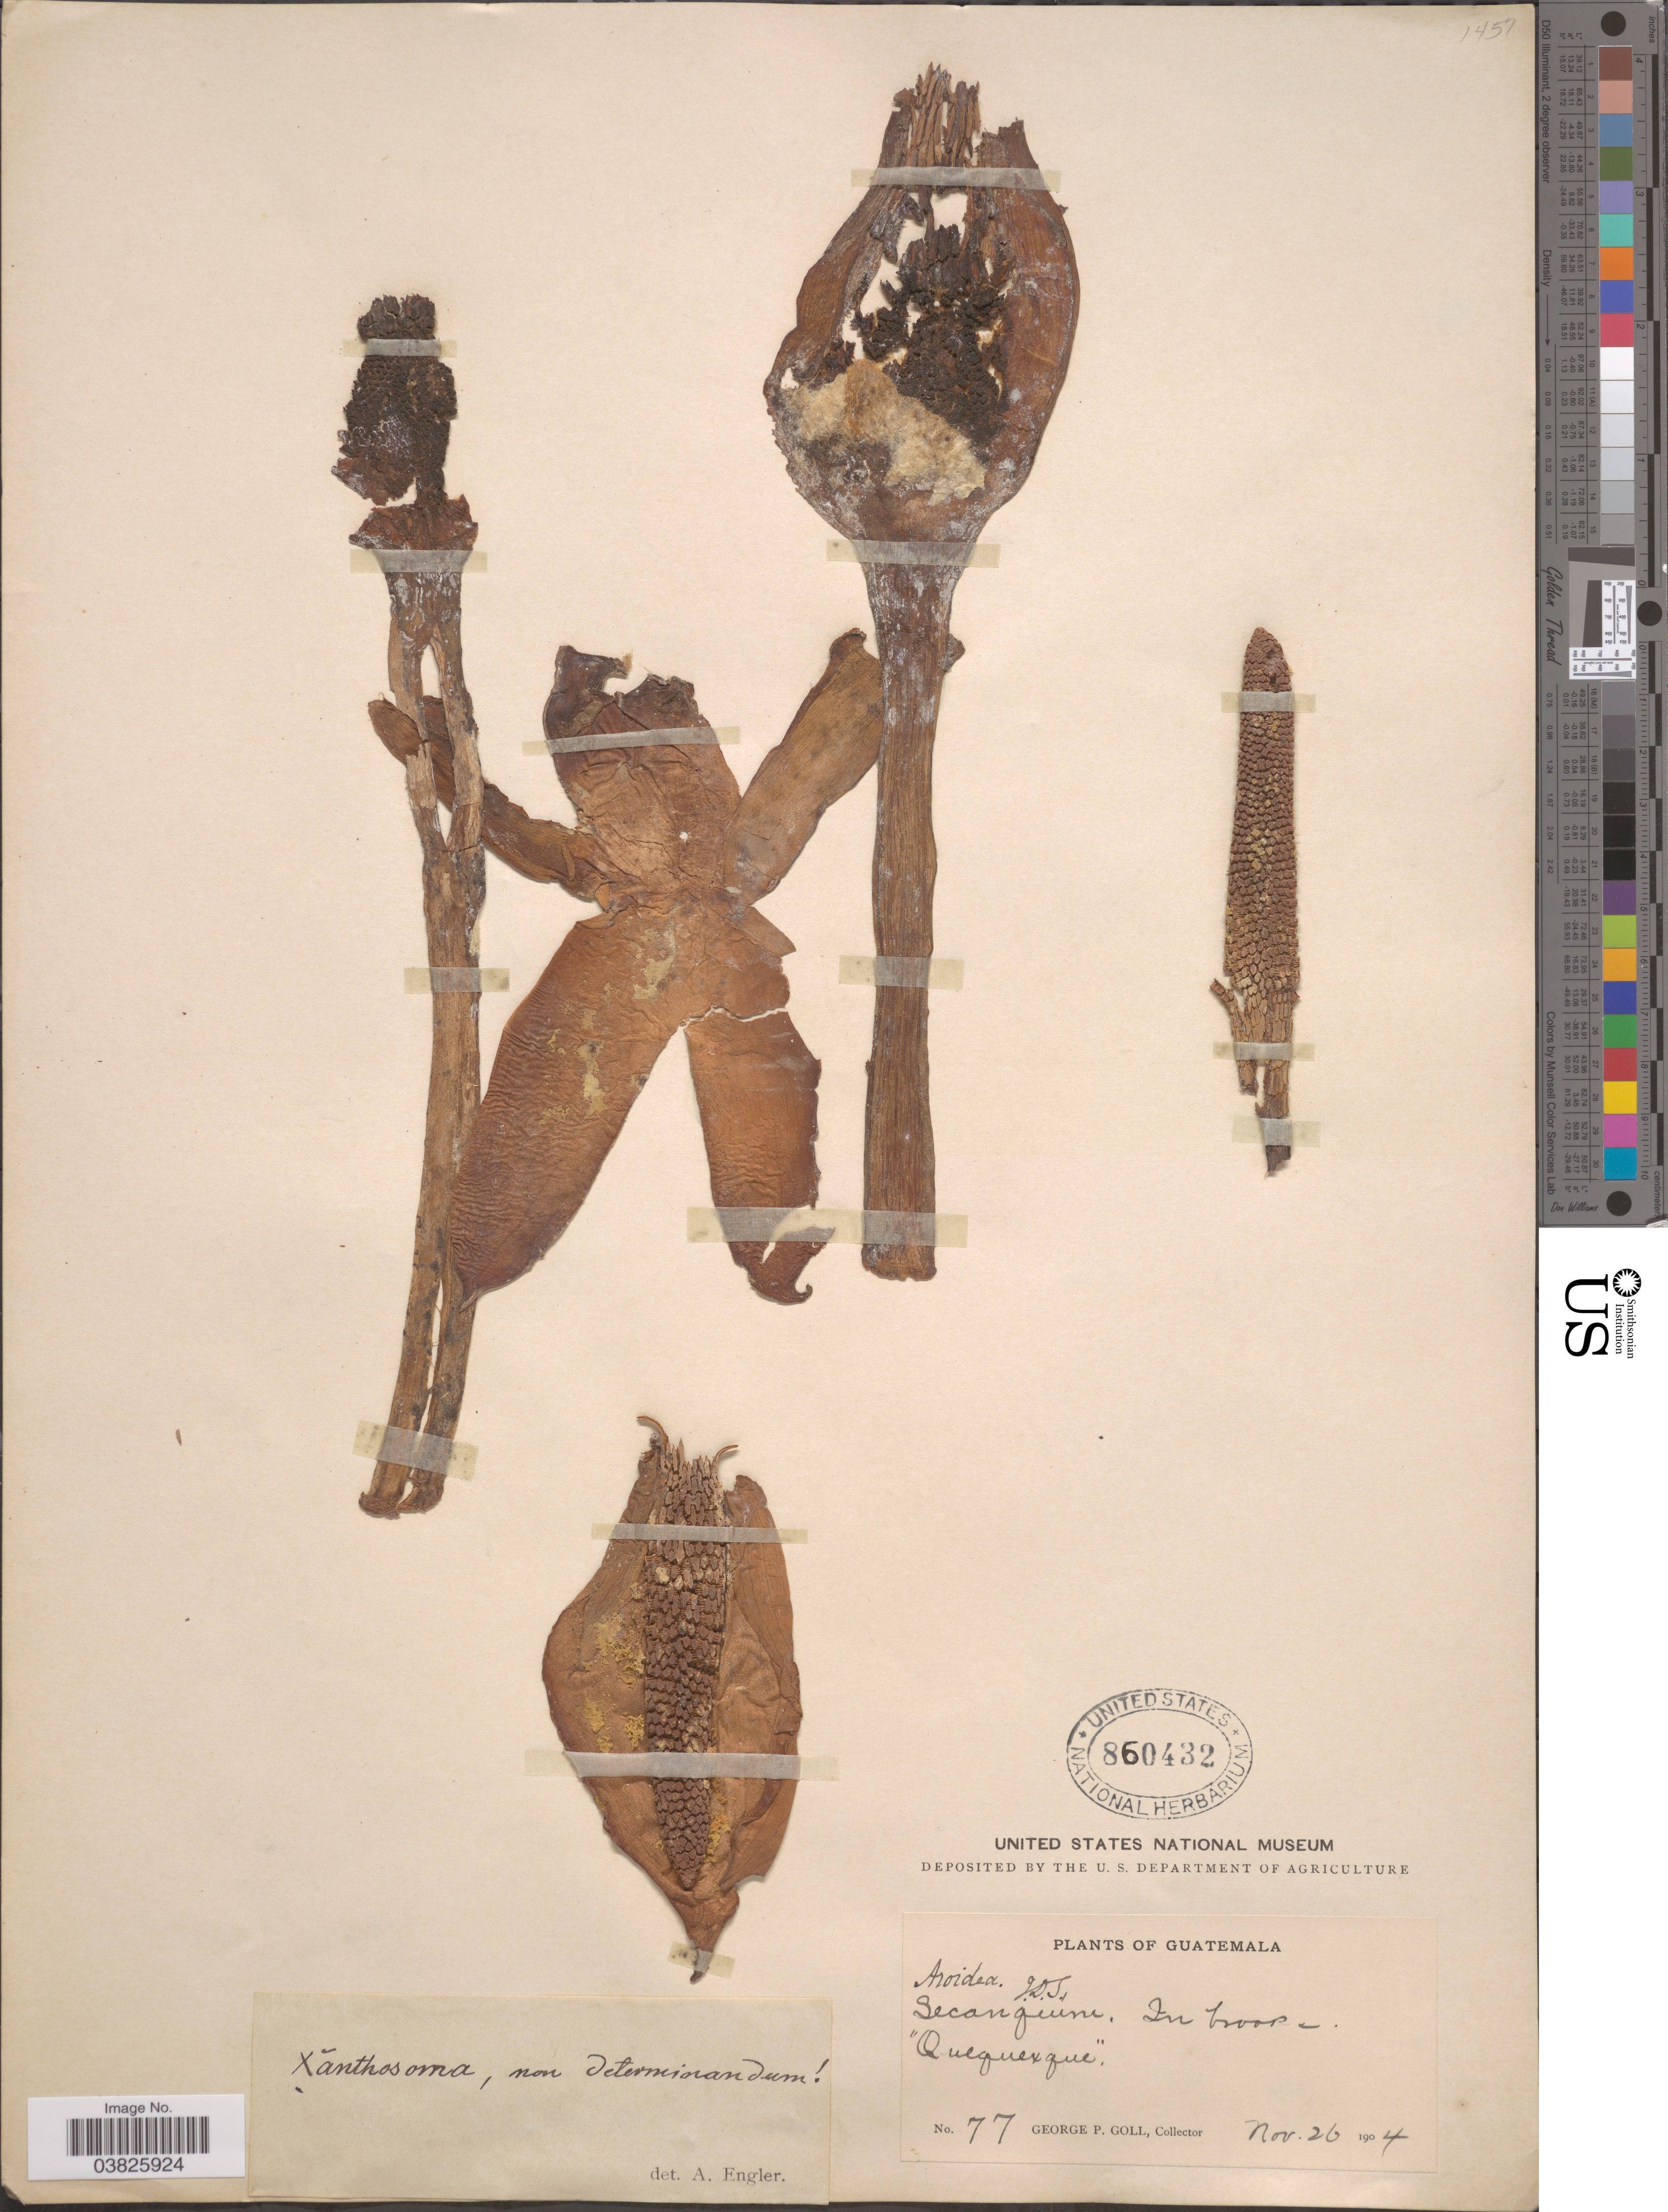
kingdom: Plantae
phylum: Tracheophyta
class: Liliopsida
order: Alismatales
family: Araceae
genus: Xanthosoma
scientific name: Xanthosoma sp.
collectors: G. P. Goll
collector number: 77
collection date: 1904-11-26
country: Guatemala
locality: Secanquini. [unsure placement]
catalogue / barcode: US 860432